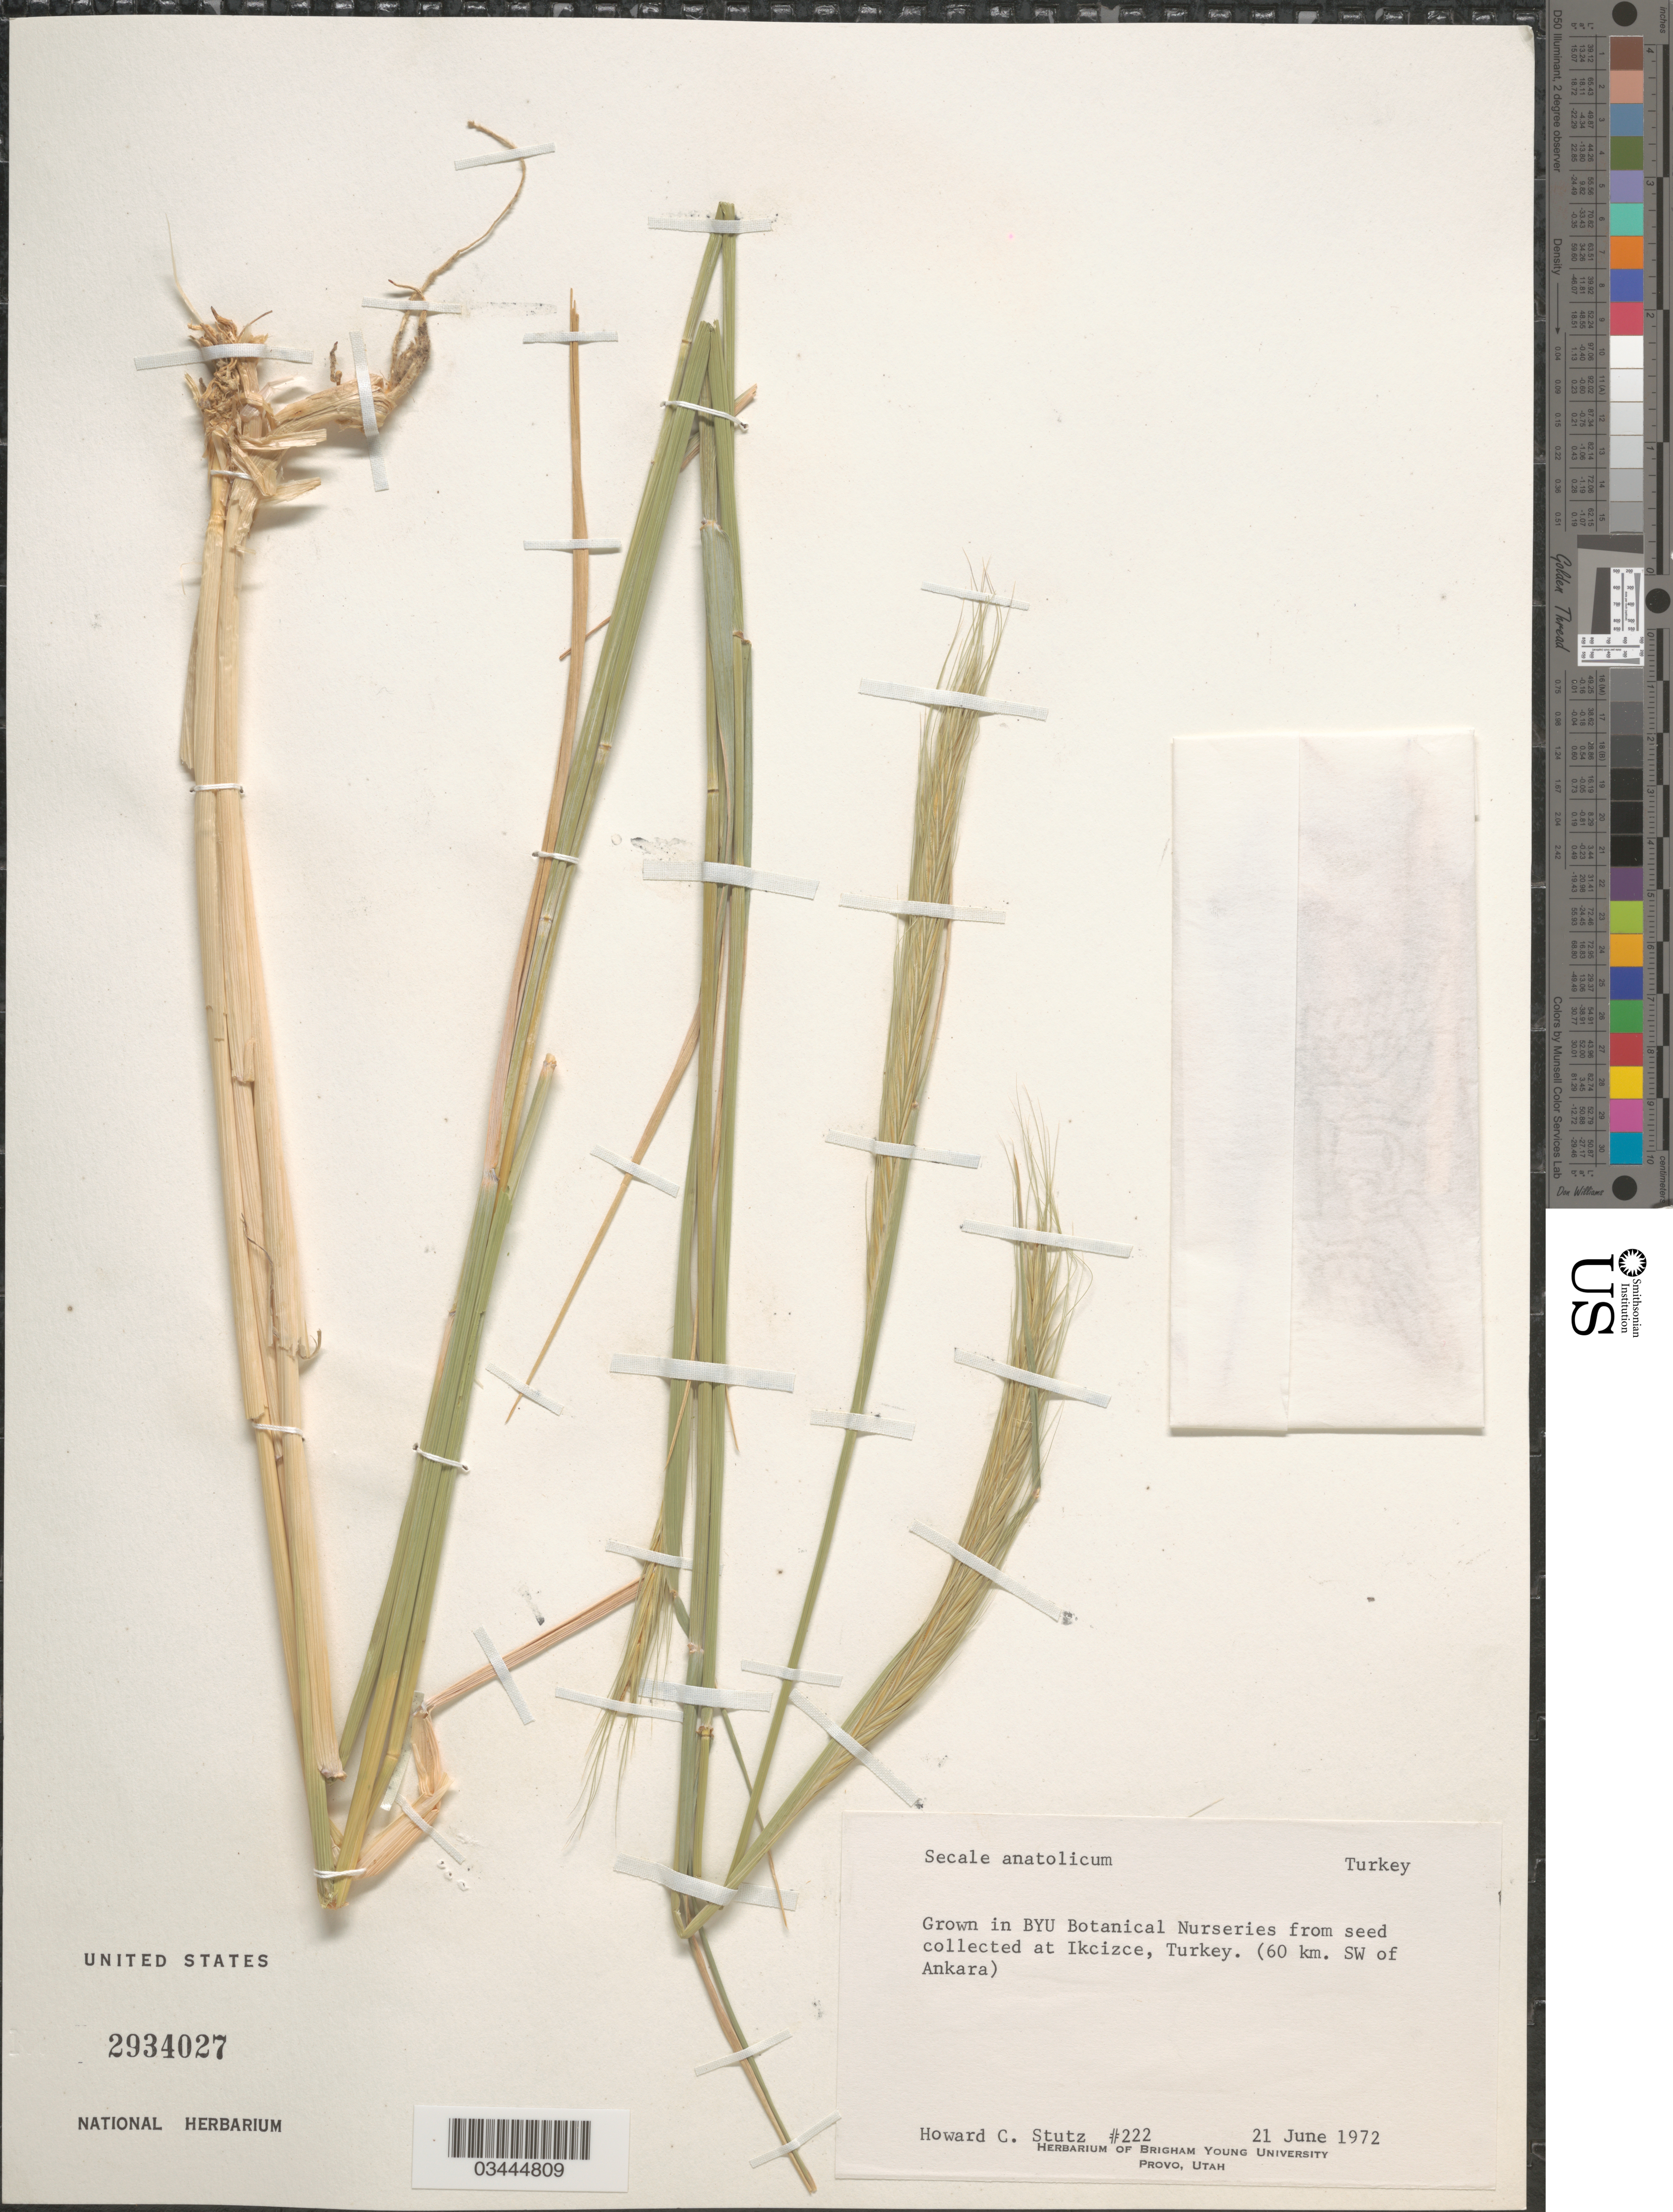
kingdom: Plantae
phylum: Tracheophyta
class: Liliopsida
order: Poales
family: Poaceae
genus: Secale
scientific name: Secale anatolicum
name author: Boiss.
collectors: H. Stutz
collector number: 222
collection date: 1972-06-21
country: United States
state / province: Utah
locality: In BYU Botanical Nurseries.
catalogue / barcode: US 2934027